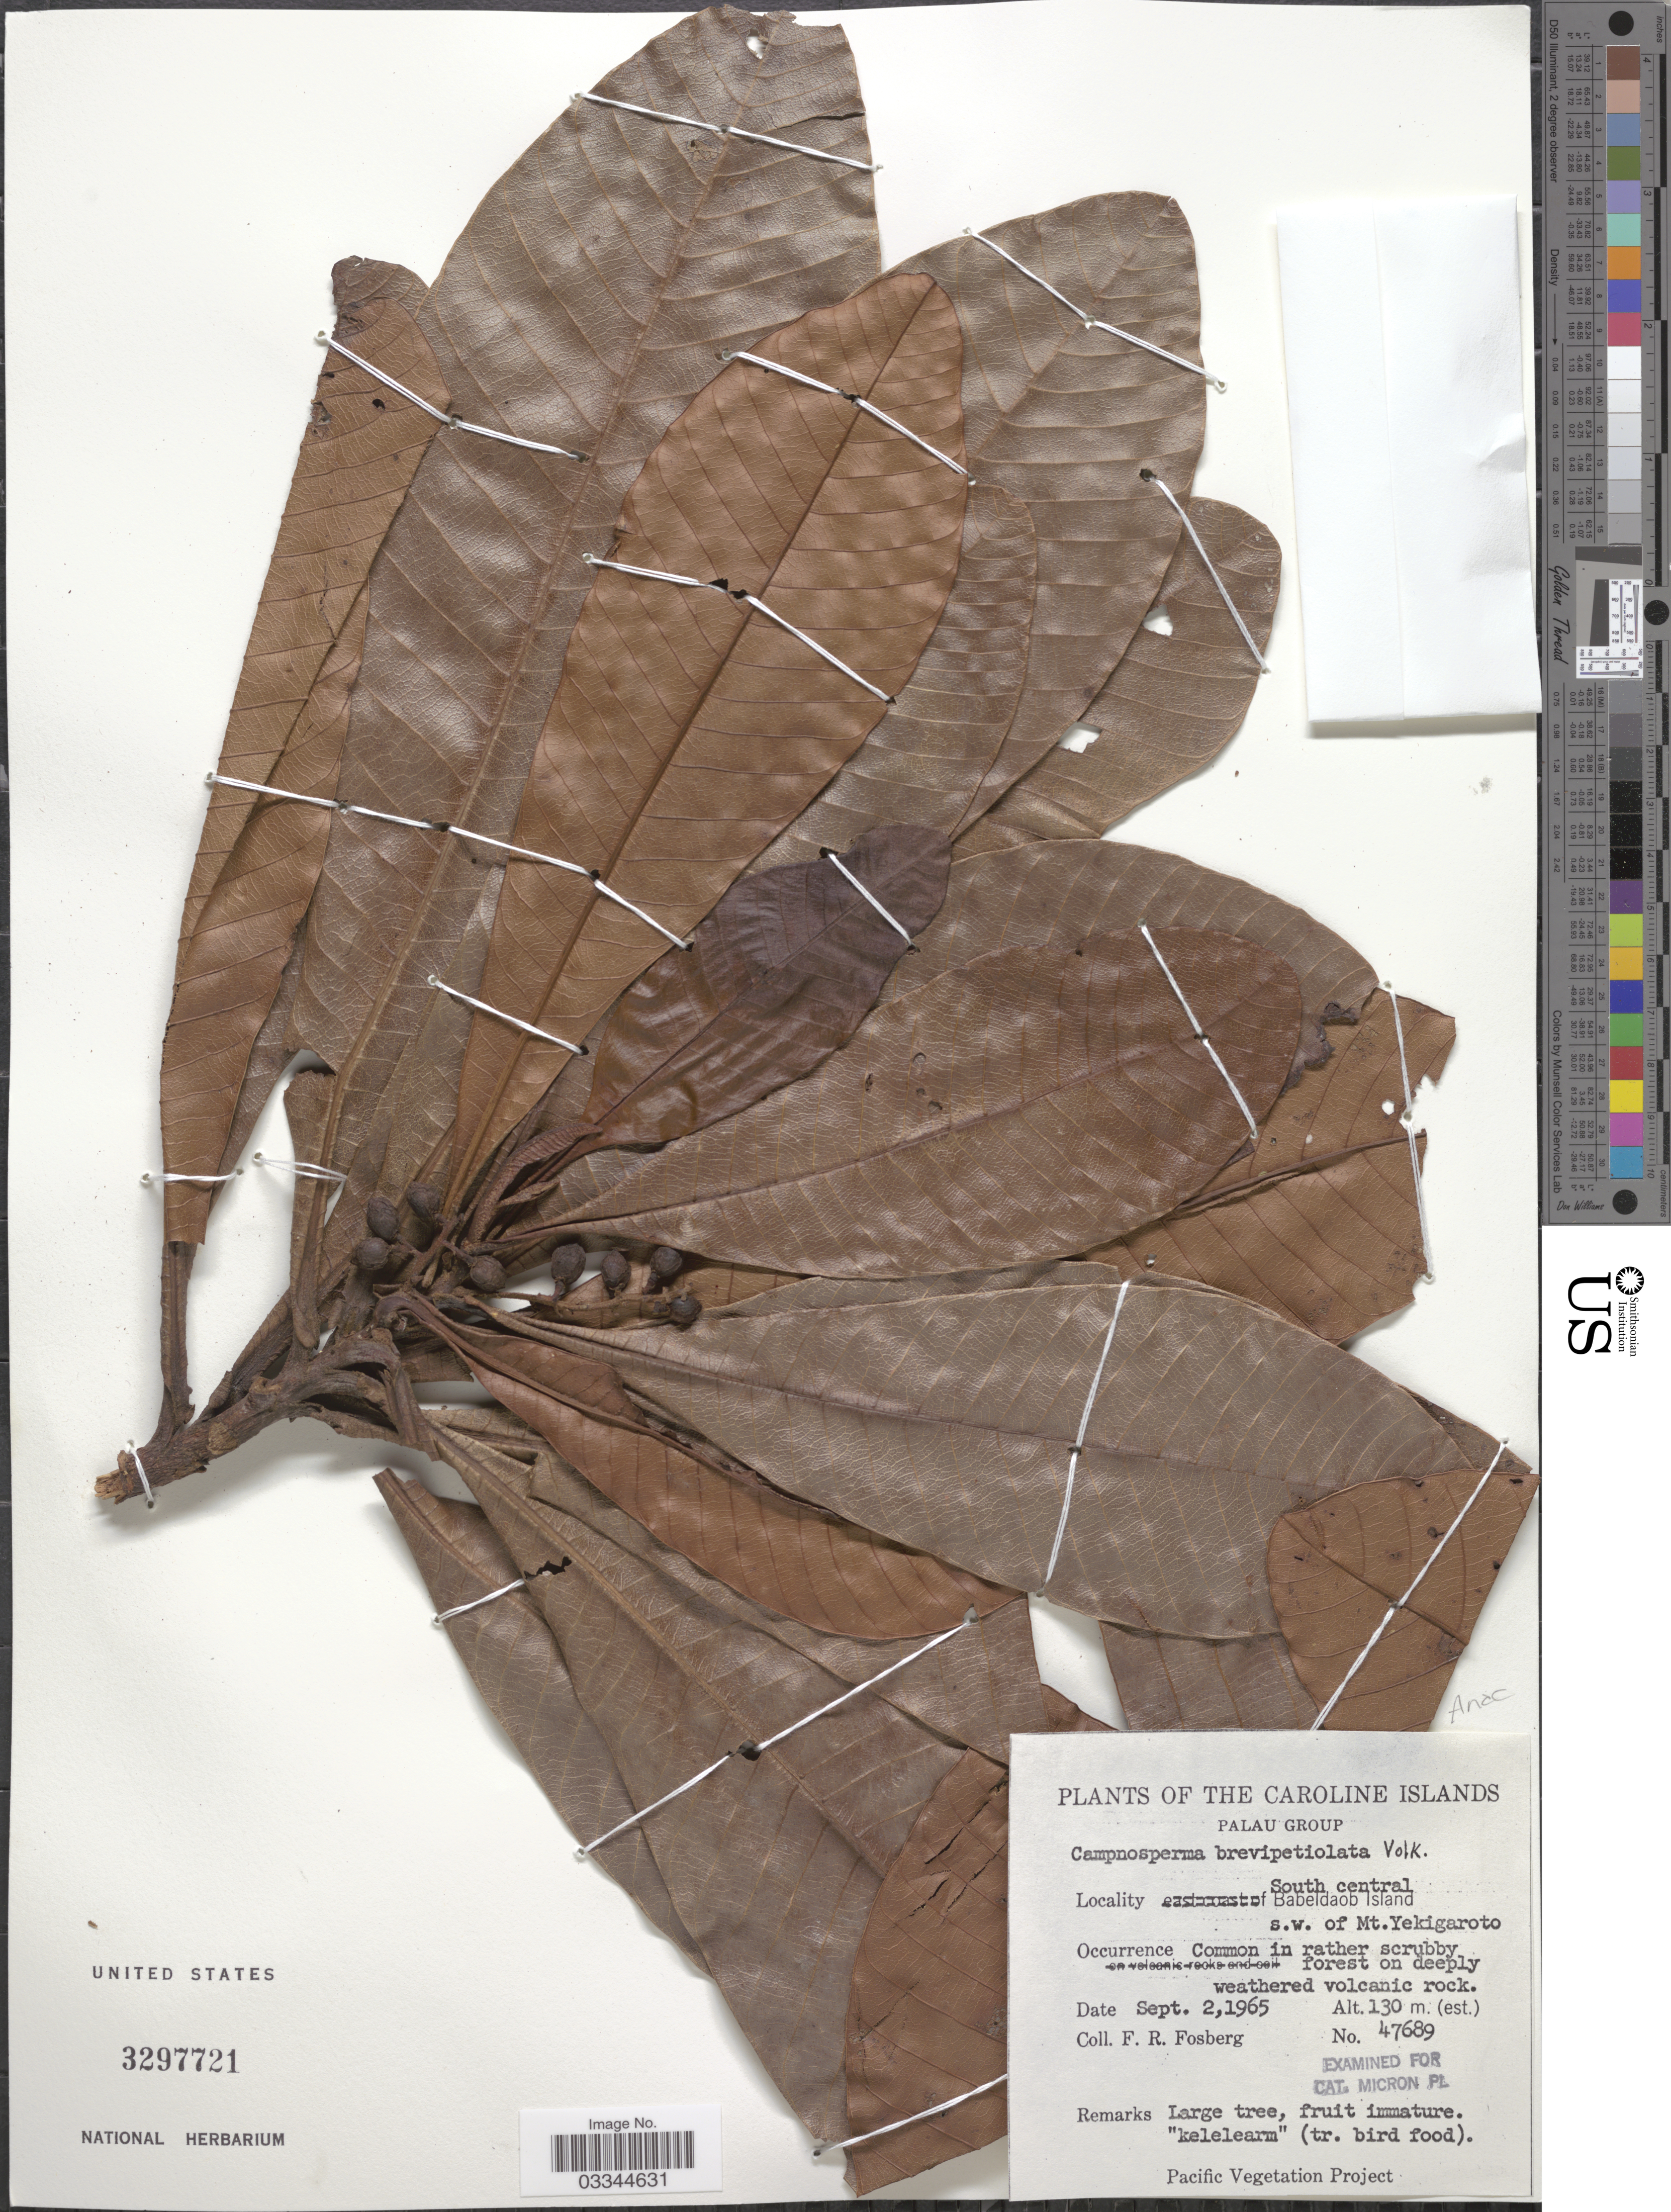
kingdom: Plantae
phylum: Tracheophyta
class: Magnoliopsida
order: Sapindales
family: Anacardiaceae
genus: Campnosperma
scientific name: Campnosperma brevipetiolatum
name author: Volk.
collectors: F. R. Fosberg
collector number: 47689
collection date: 1965-09-02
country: Palau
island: Babeldaob [Babelthuap]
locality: The Caroline Islands, Palau Group, South central, Babeldaob Island, s.w. of Mt. Yekigaroto.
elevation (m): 130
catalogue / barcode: US 3297721